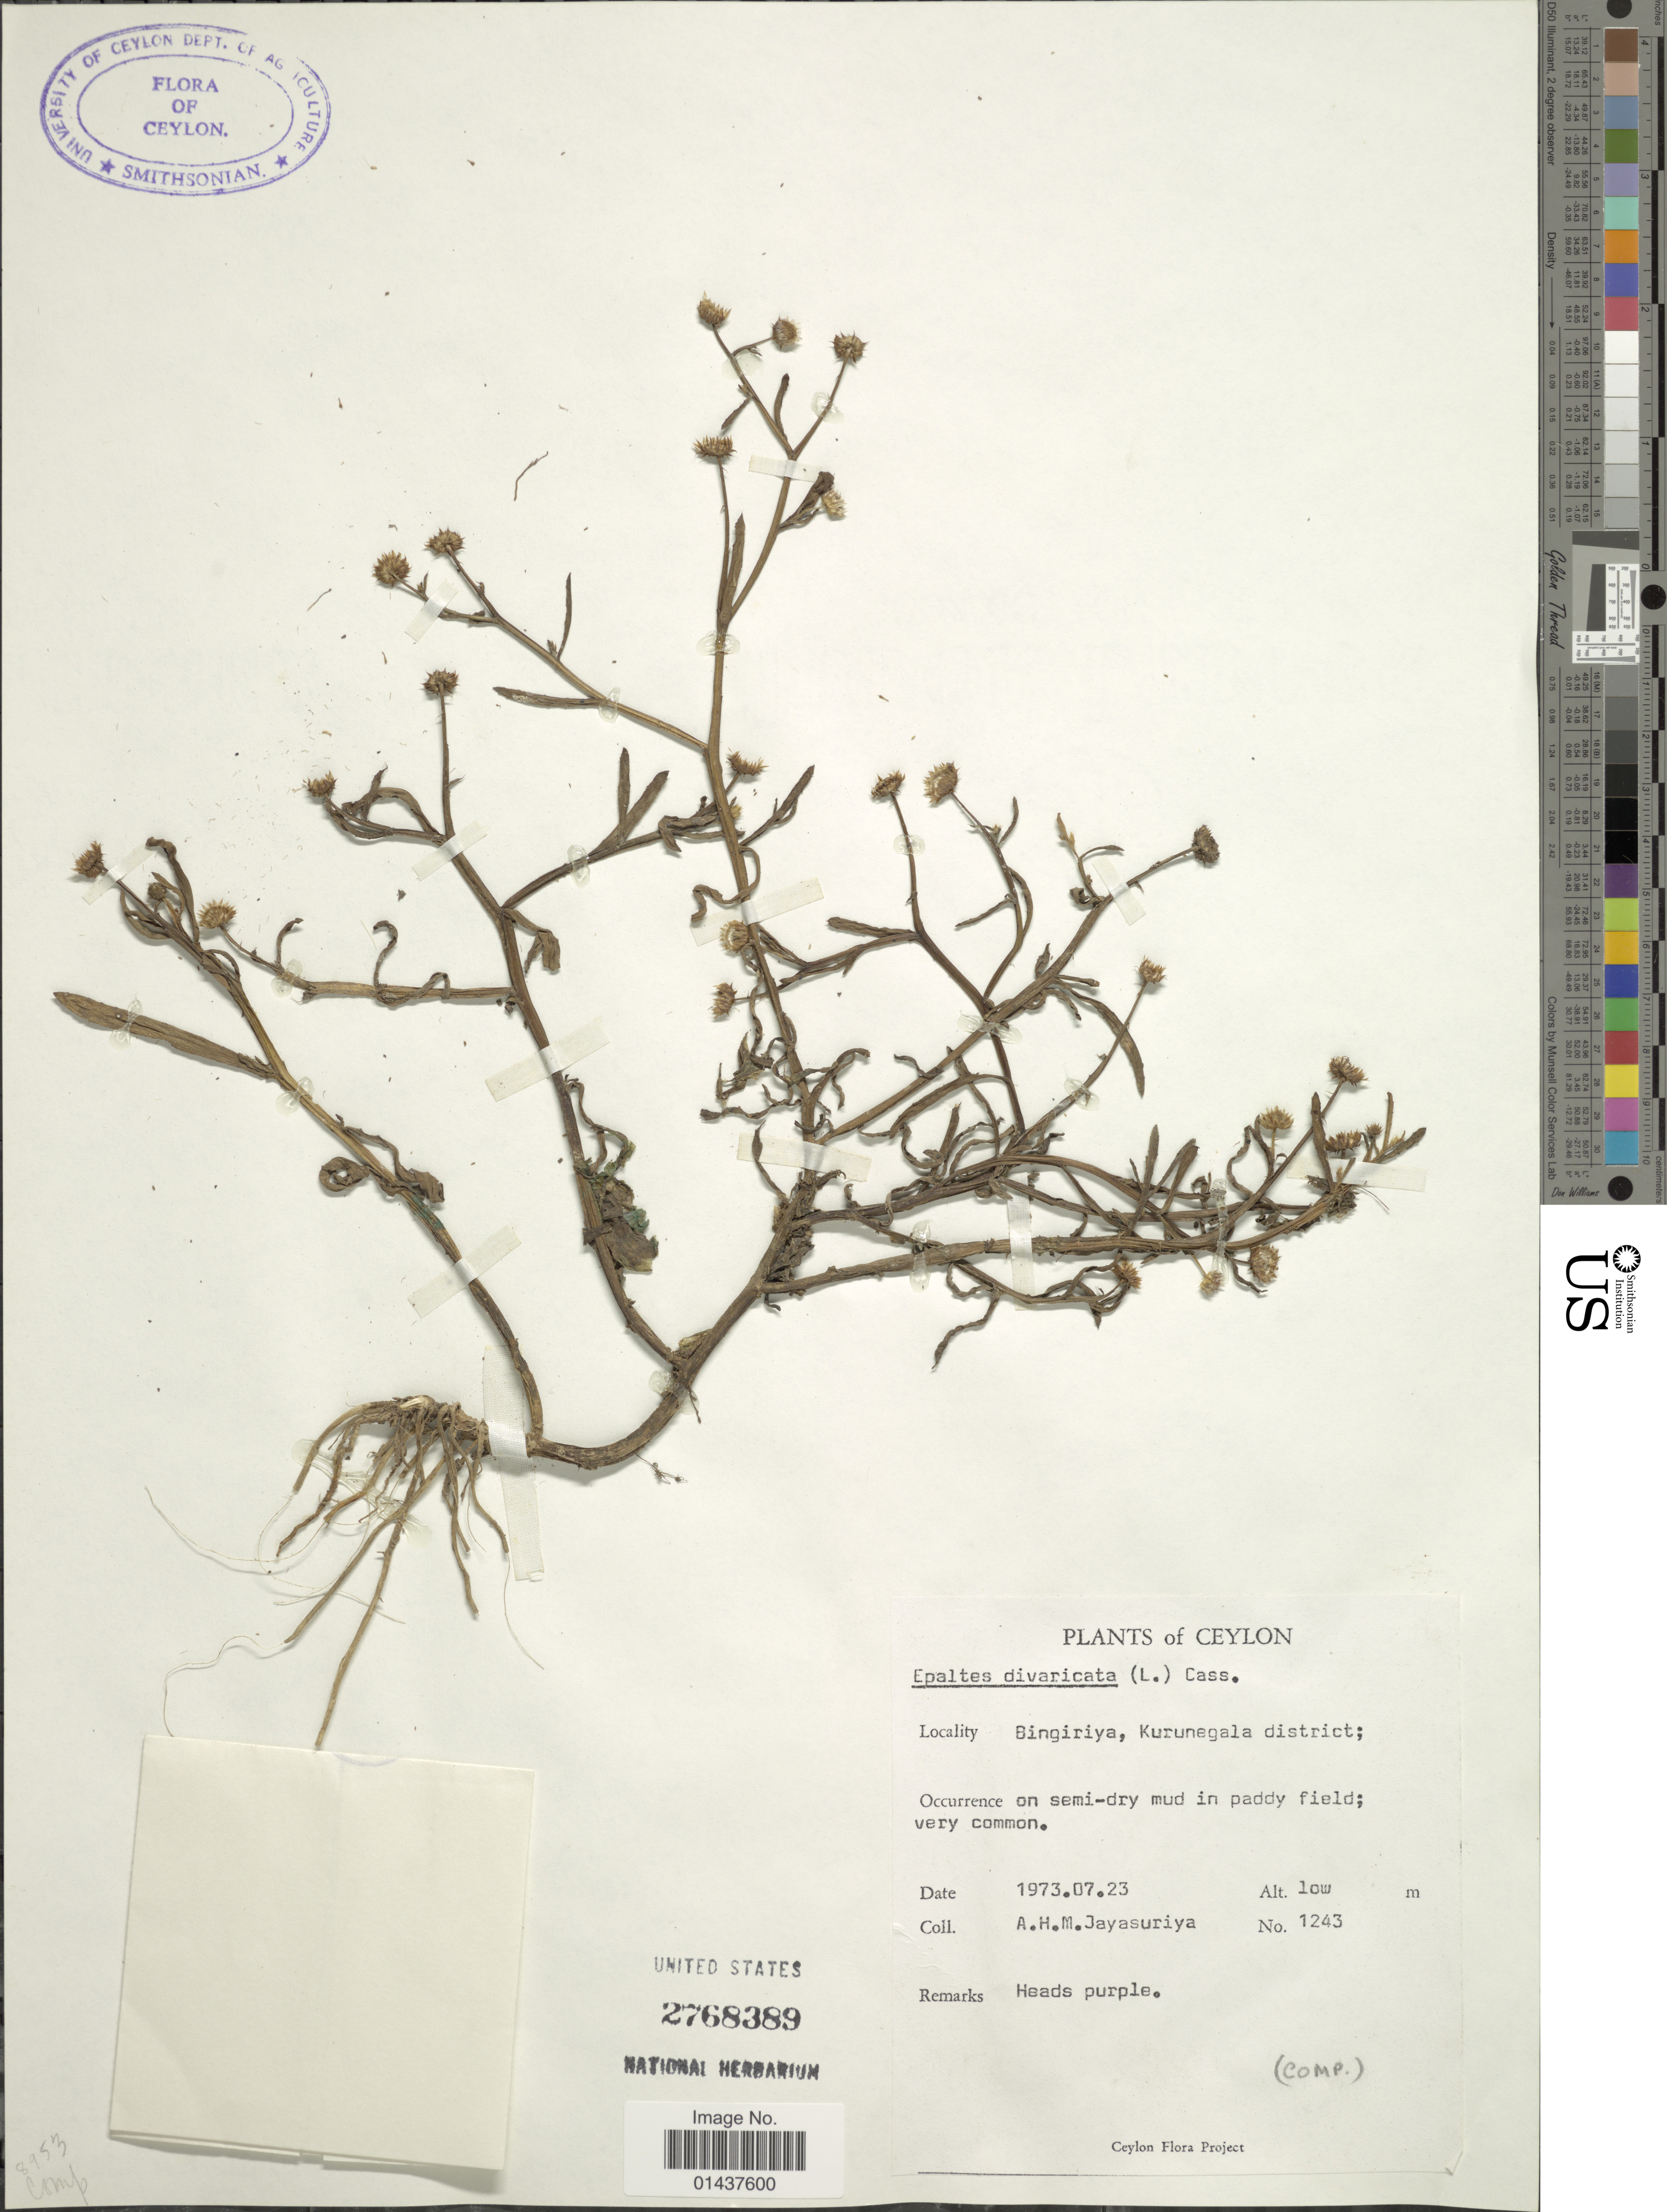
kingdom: Plantae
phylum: Tracheophyta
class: Magnoliopsida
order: Asterales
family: Asteraceae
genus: Epaltes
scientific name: Epaltes divaricata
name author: (L.) Cass.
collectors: A. H. Jayasuriya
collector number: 1243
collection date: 1973-07-23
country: Sri Lanka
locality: Ceylon, Bingiriya, Kurunegala district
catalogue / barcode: US 2768389